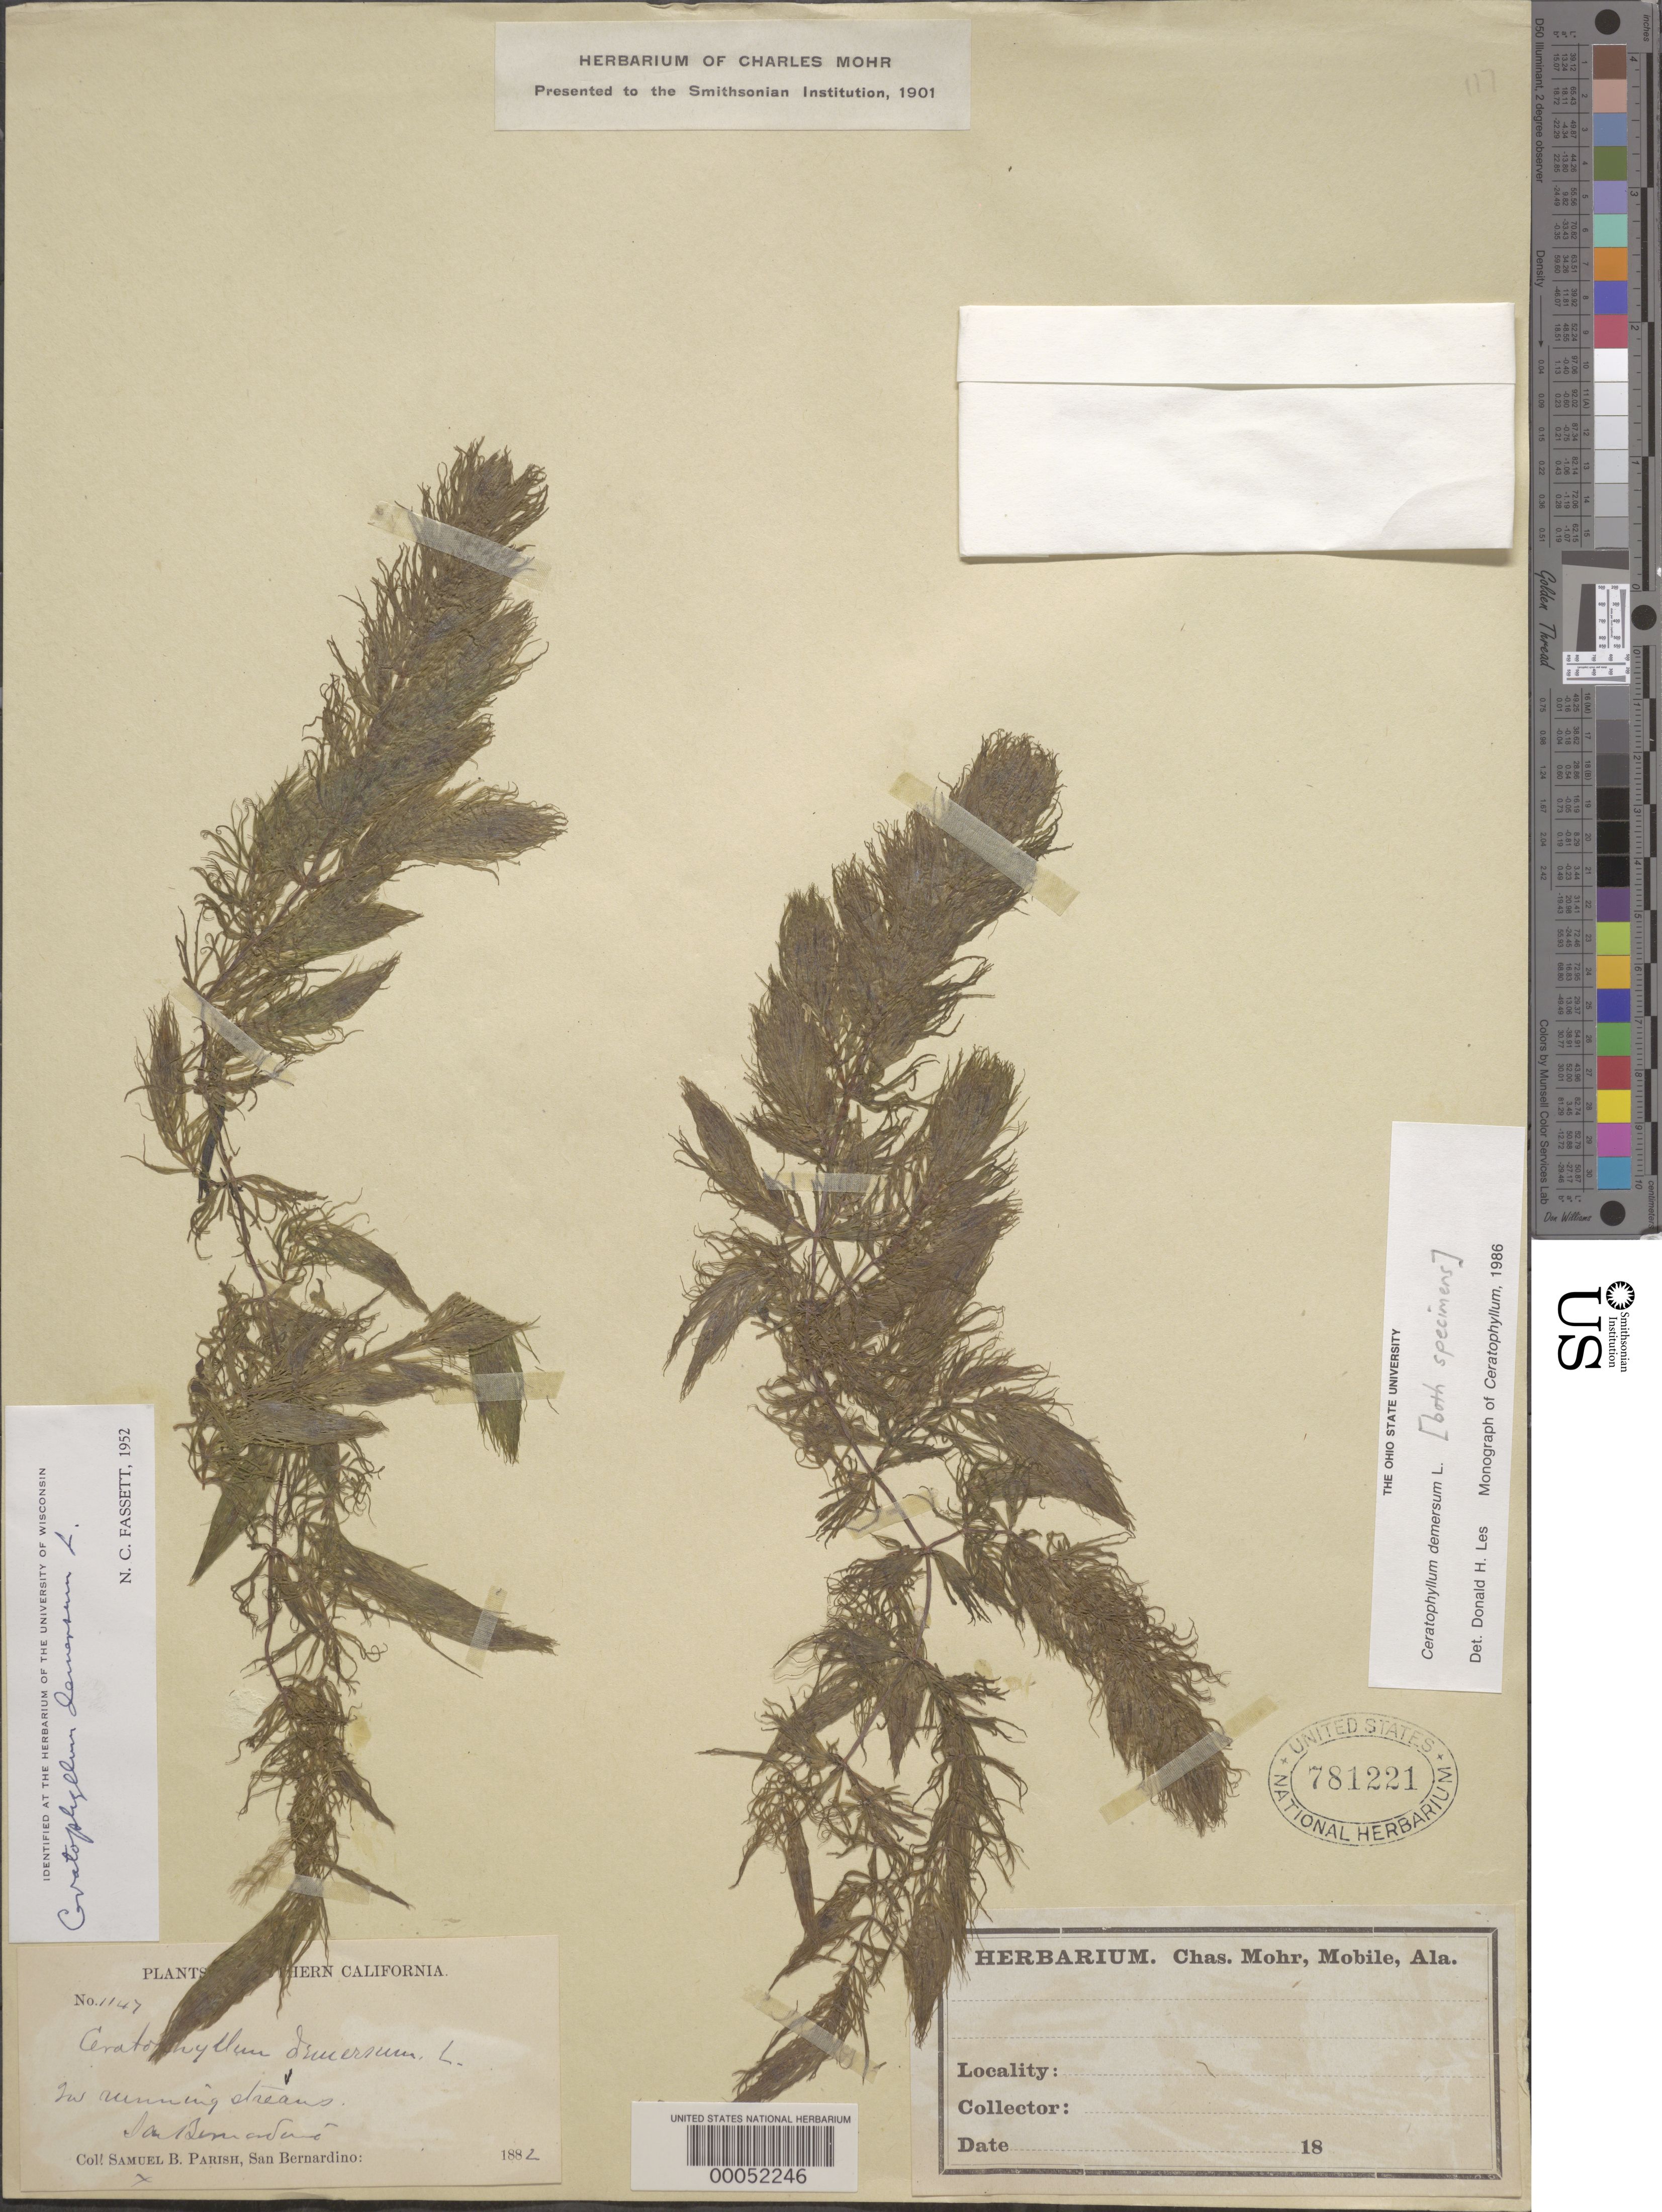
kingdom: Plantae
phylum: Tracheophyta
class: Magnoliopsida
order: Ceratophyllales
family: Ceratophyllaceae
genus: Ceratophyllum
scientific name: Ceratophyllum demersum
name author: L.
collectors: S. B. Parish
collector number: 1147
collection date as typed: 1882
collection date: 1882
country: United States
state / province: California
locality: In running streams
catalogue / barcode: US 781221